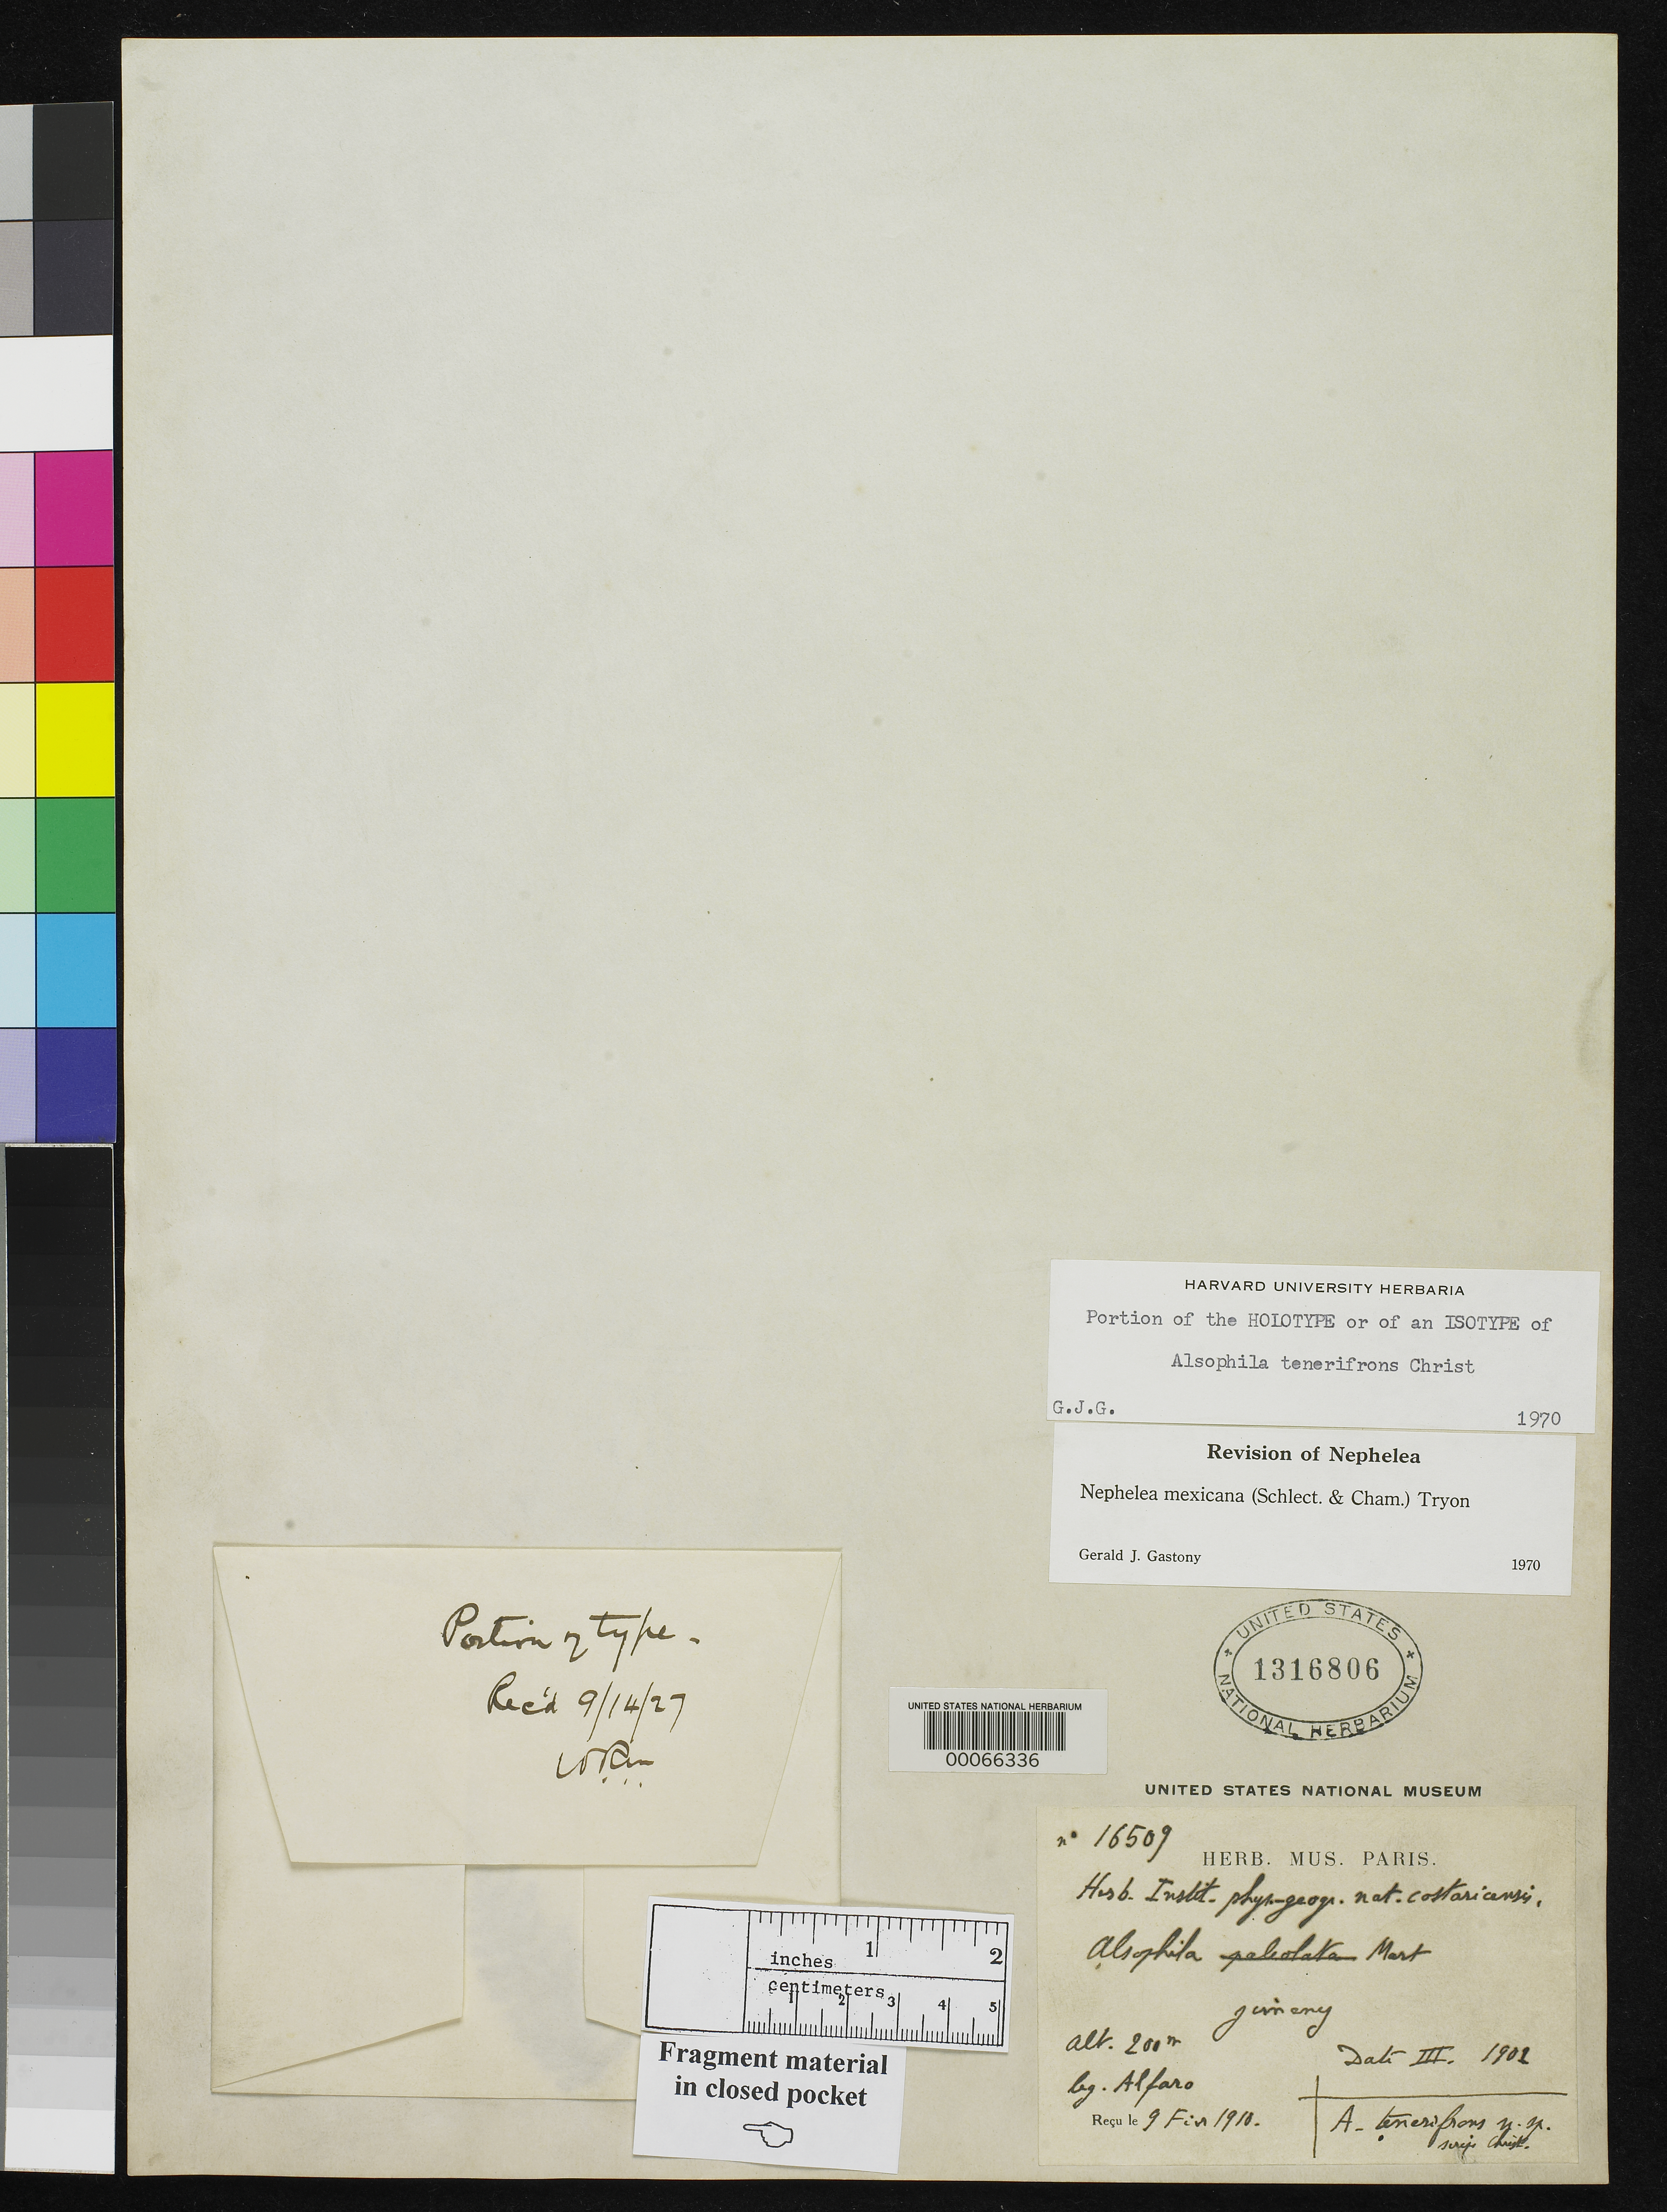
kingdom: Plantae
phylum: Tracheophyta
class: Polypodiopsida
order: Cyatheales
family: Cyatheaceae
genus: Alsophila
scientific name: Alsophila tenerifrons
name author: Christ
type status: Type Fragment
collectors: A. Alfaro Gonzalez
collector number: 16509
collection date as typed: Mar 1902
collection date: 1902-03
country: Costa Rica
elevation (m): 200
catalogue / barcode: US 1316806